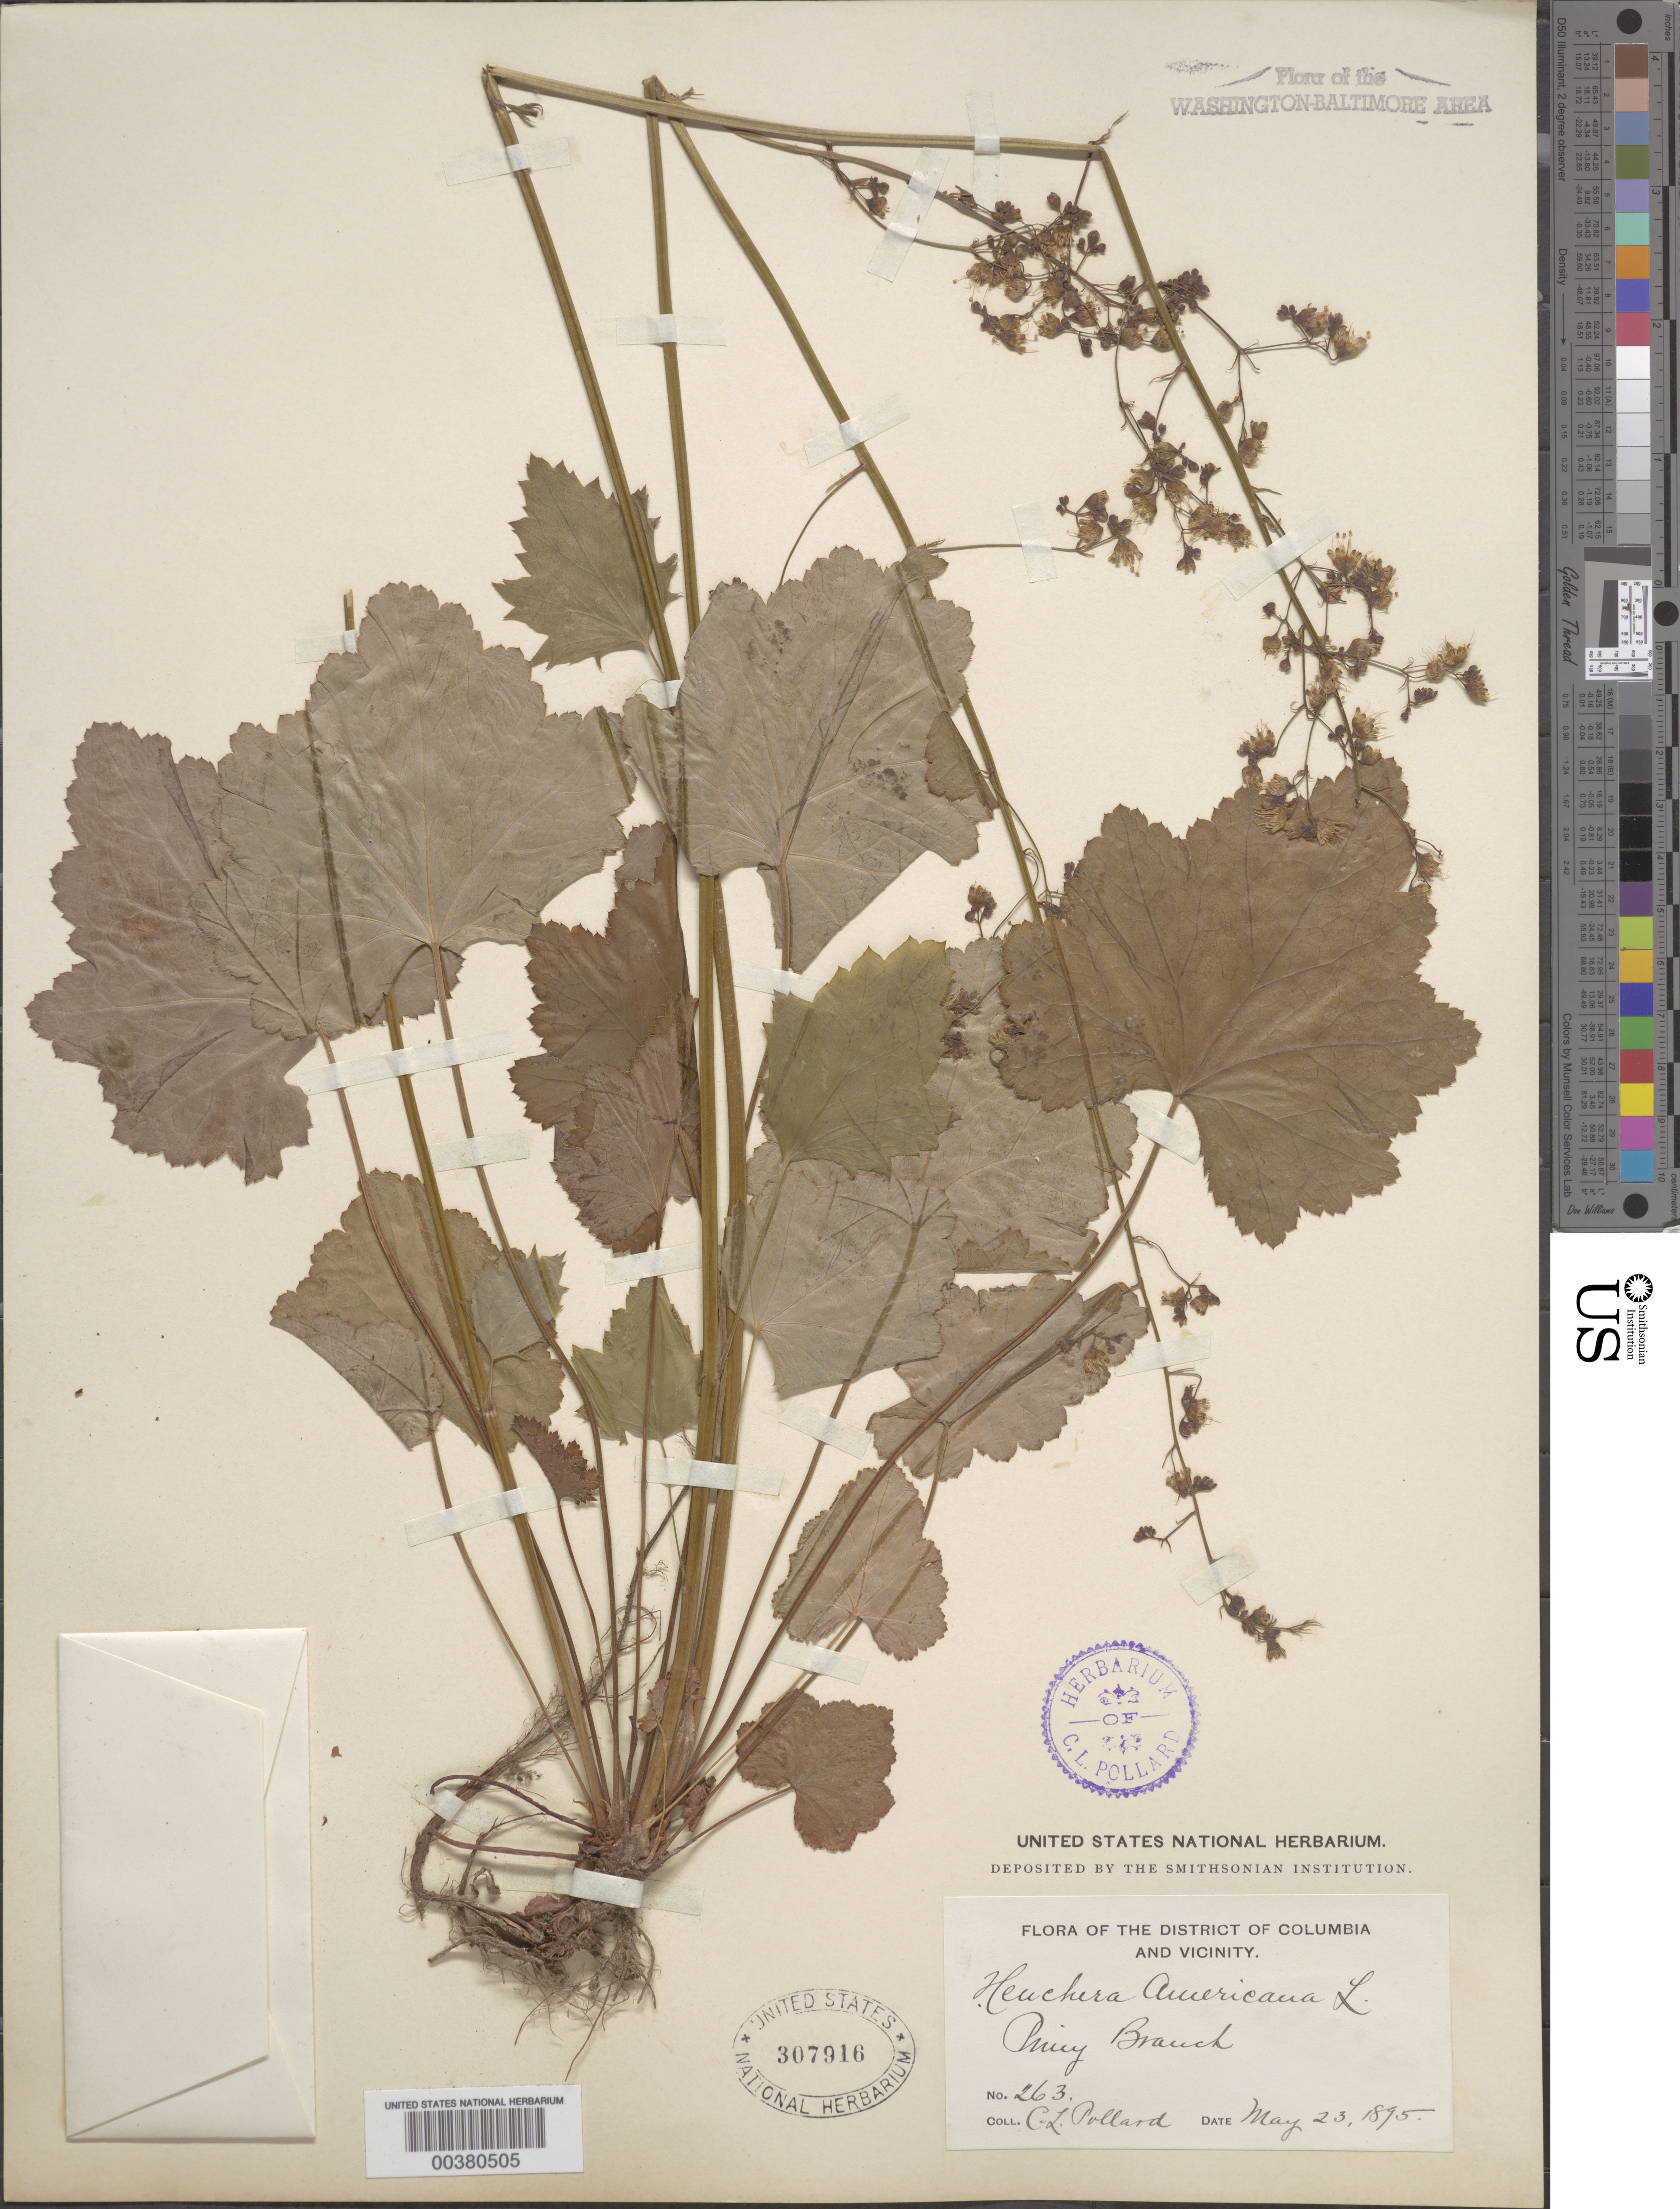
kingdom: Plantae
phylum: Tracheophyta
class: Magnoliopsida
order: Saxifragales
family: Saxifragaceae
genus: Heuchera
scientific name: Heuchera americana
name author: L.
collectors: C. L. Pollard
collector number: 263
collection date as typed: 23 May 1895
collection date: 1895-05-23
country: United States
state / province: District of Columbia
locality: Piney Branch Rock Creek Park and Vicinity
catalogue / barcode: US 307916